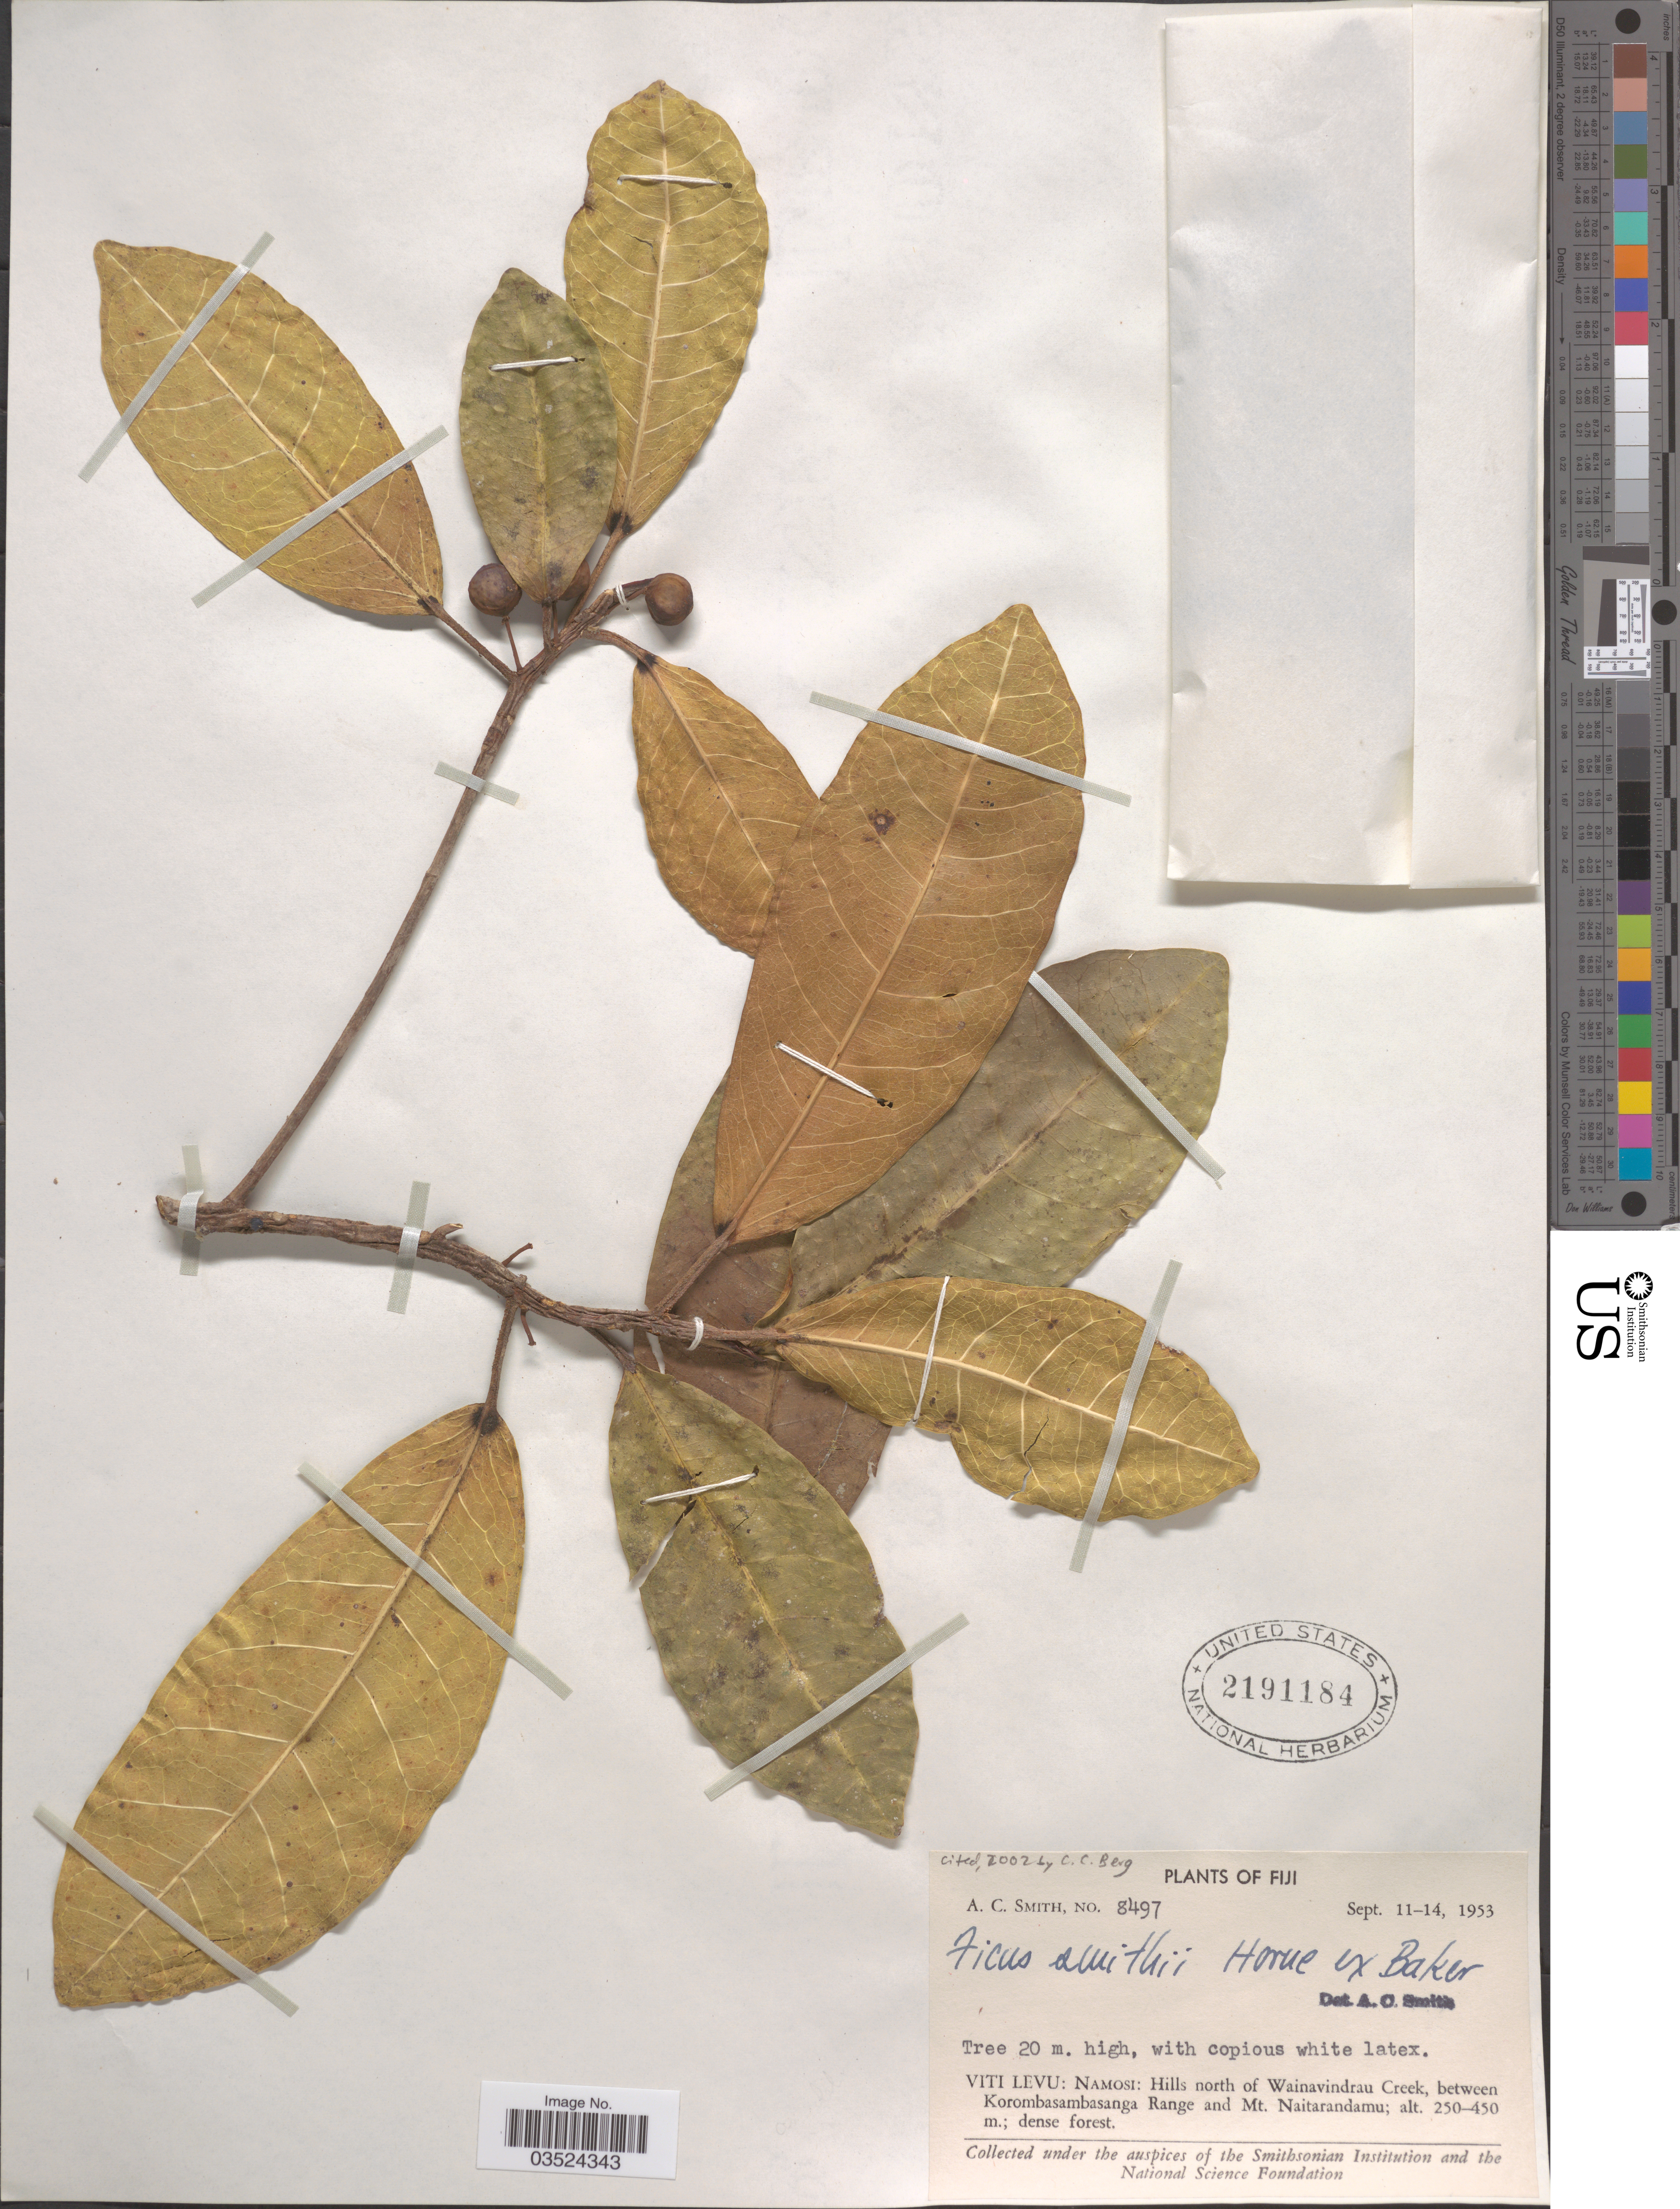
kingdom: Plantae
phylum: Tracheophyta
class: Magnoliopsida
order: Rosales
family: Moraceae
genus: Ficus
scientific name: Ficus smithii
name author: Horne ex Baker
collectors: A. C. Smith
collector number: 8497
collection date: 1953-09-11/1953-09-14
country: Fiji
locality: Viti Levu: Namosi: Hills north of Wainavindrau Creek, between Korombasambasanga Range and Mt. Naitarandamu.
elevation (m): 250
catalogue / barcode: US 2191184